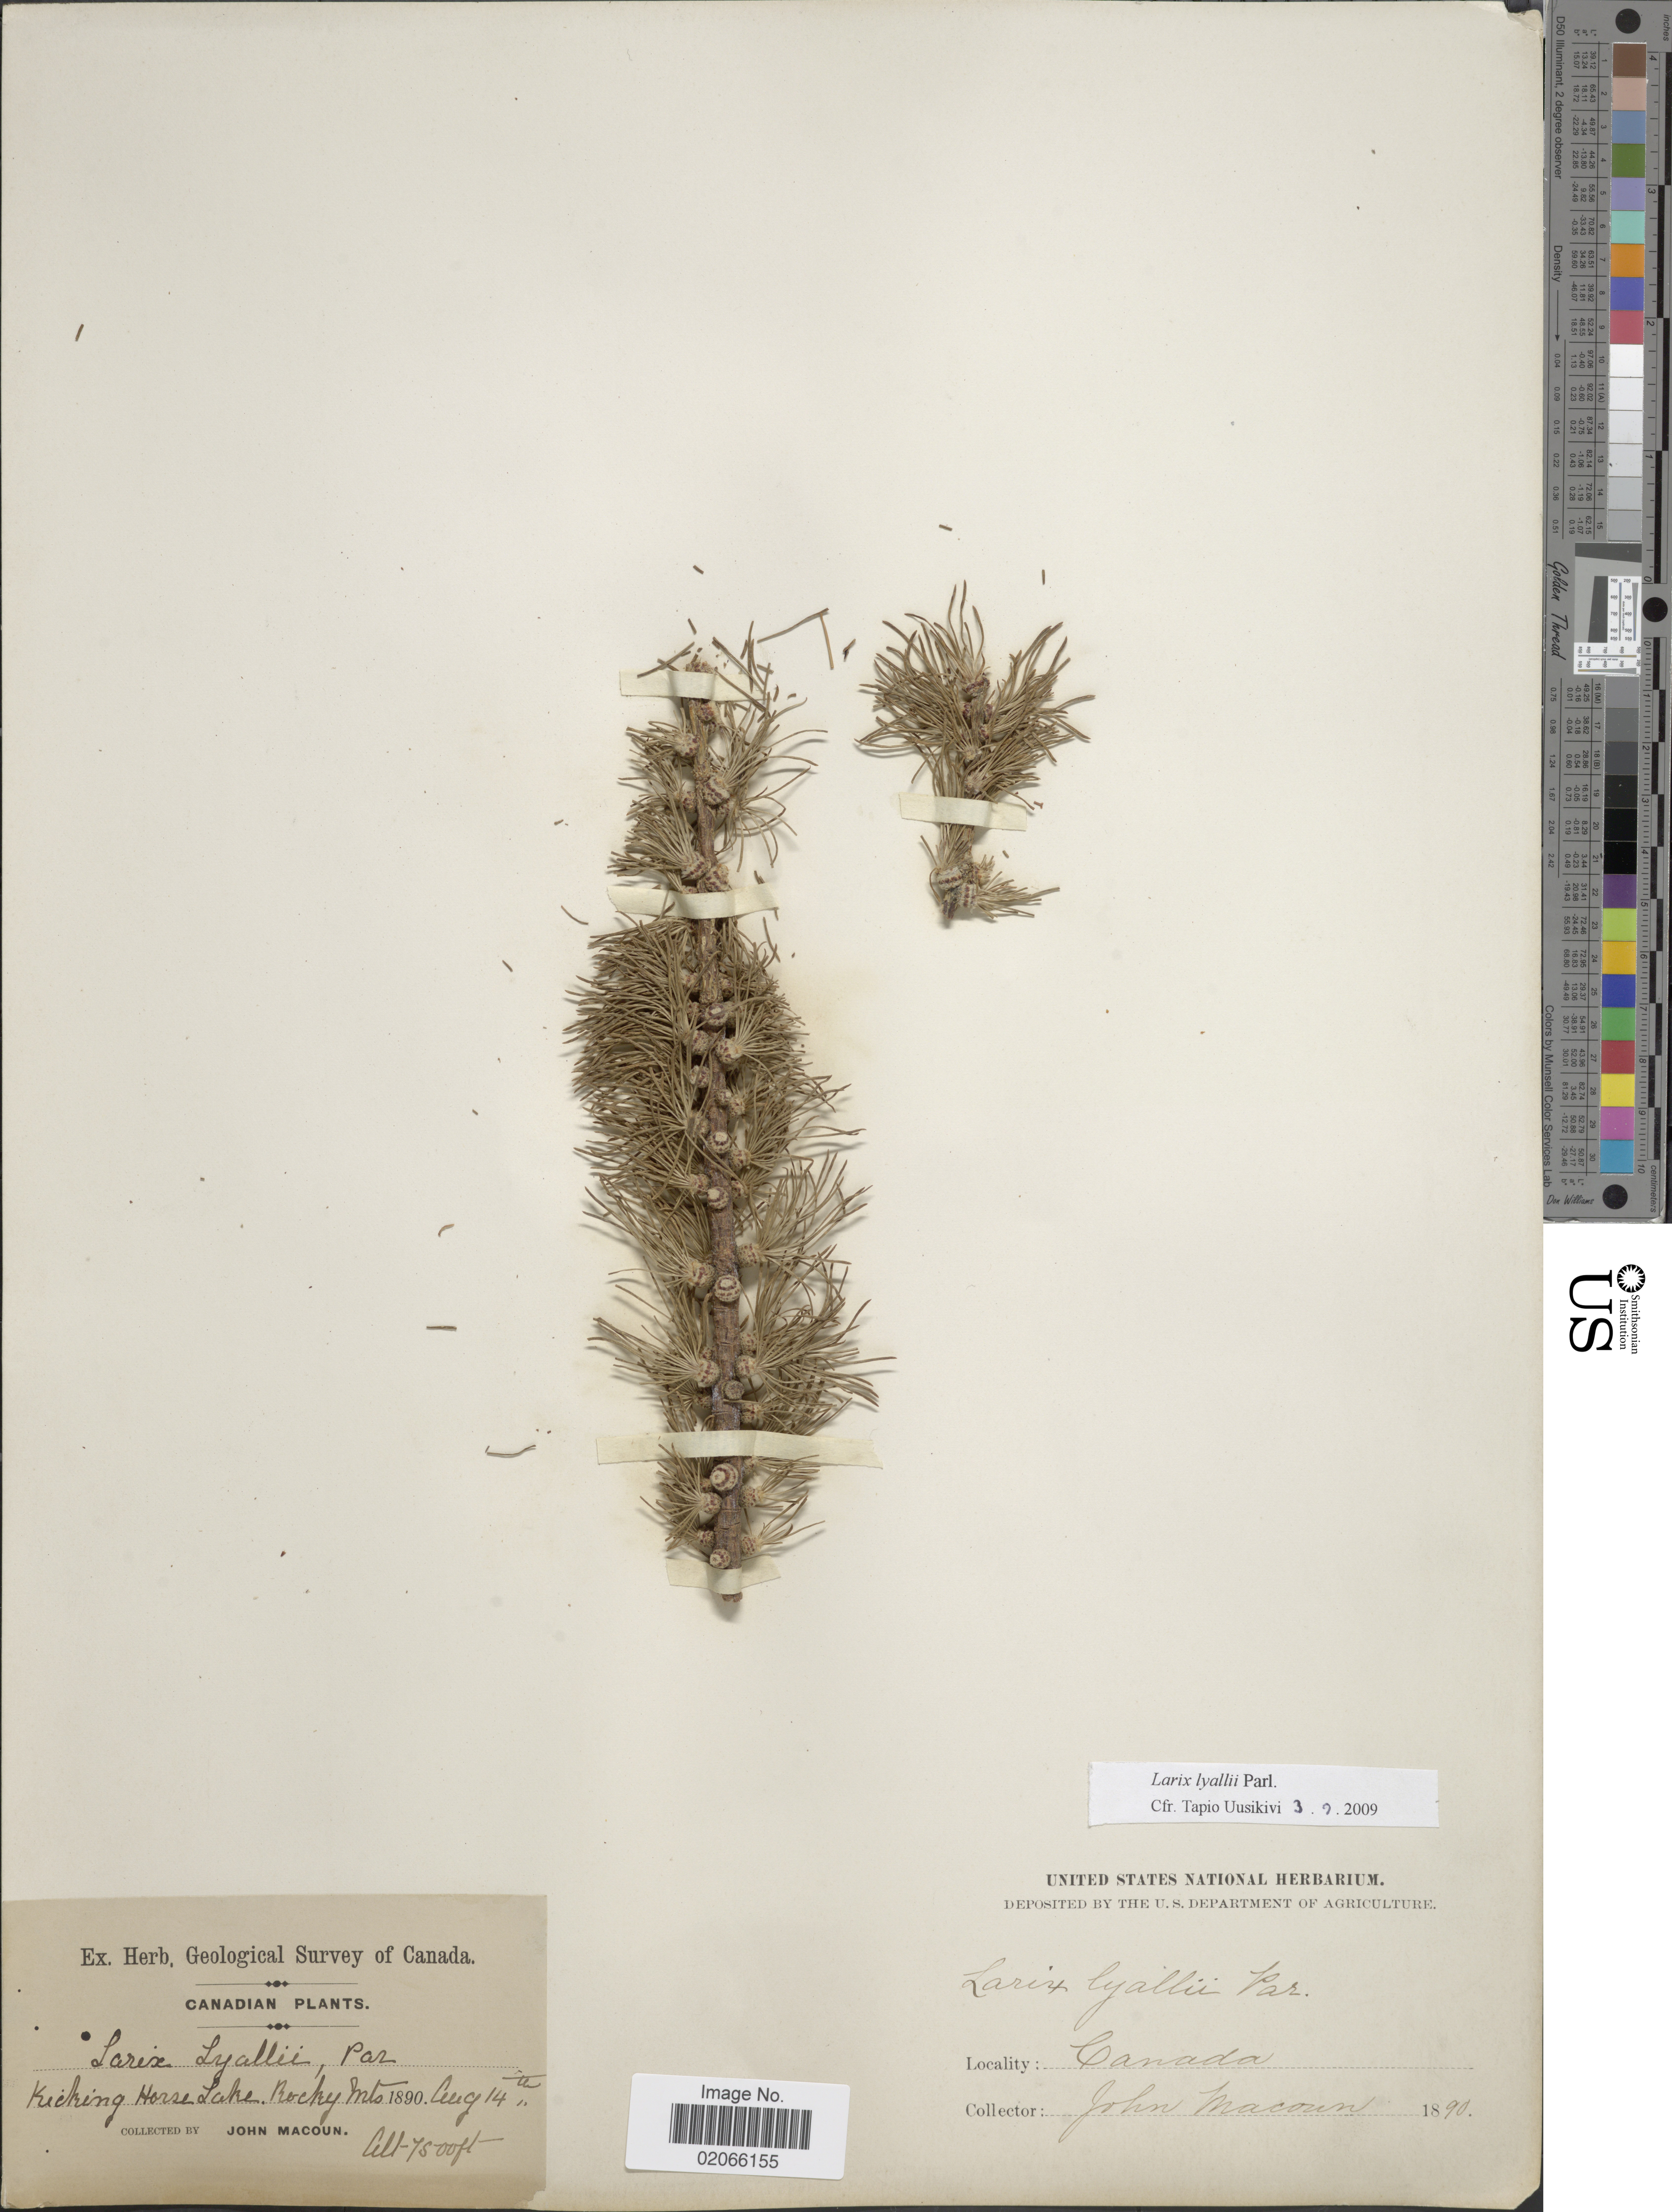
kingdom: Plantae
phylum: Tracheophyta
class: Pinopsida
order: Pinales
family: Pinaceae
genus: Larix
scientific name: Larix lyallii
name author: Parl.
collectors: J. Macoun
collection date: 1890-08-14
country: Canada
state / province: British Columbia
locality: Kicking Horse Lake, Rocky Mts.